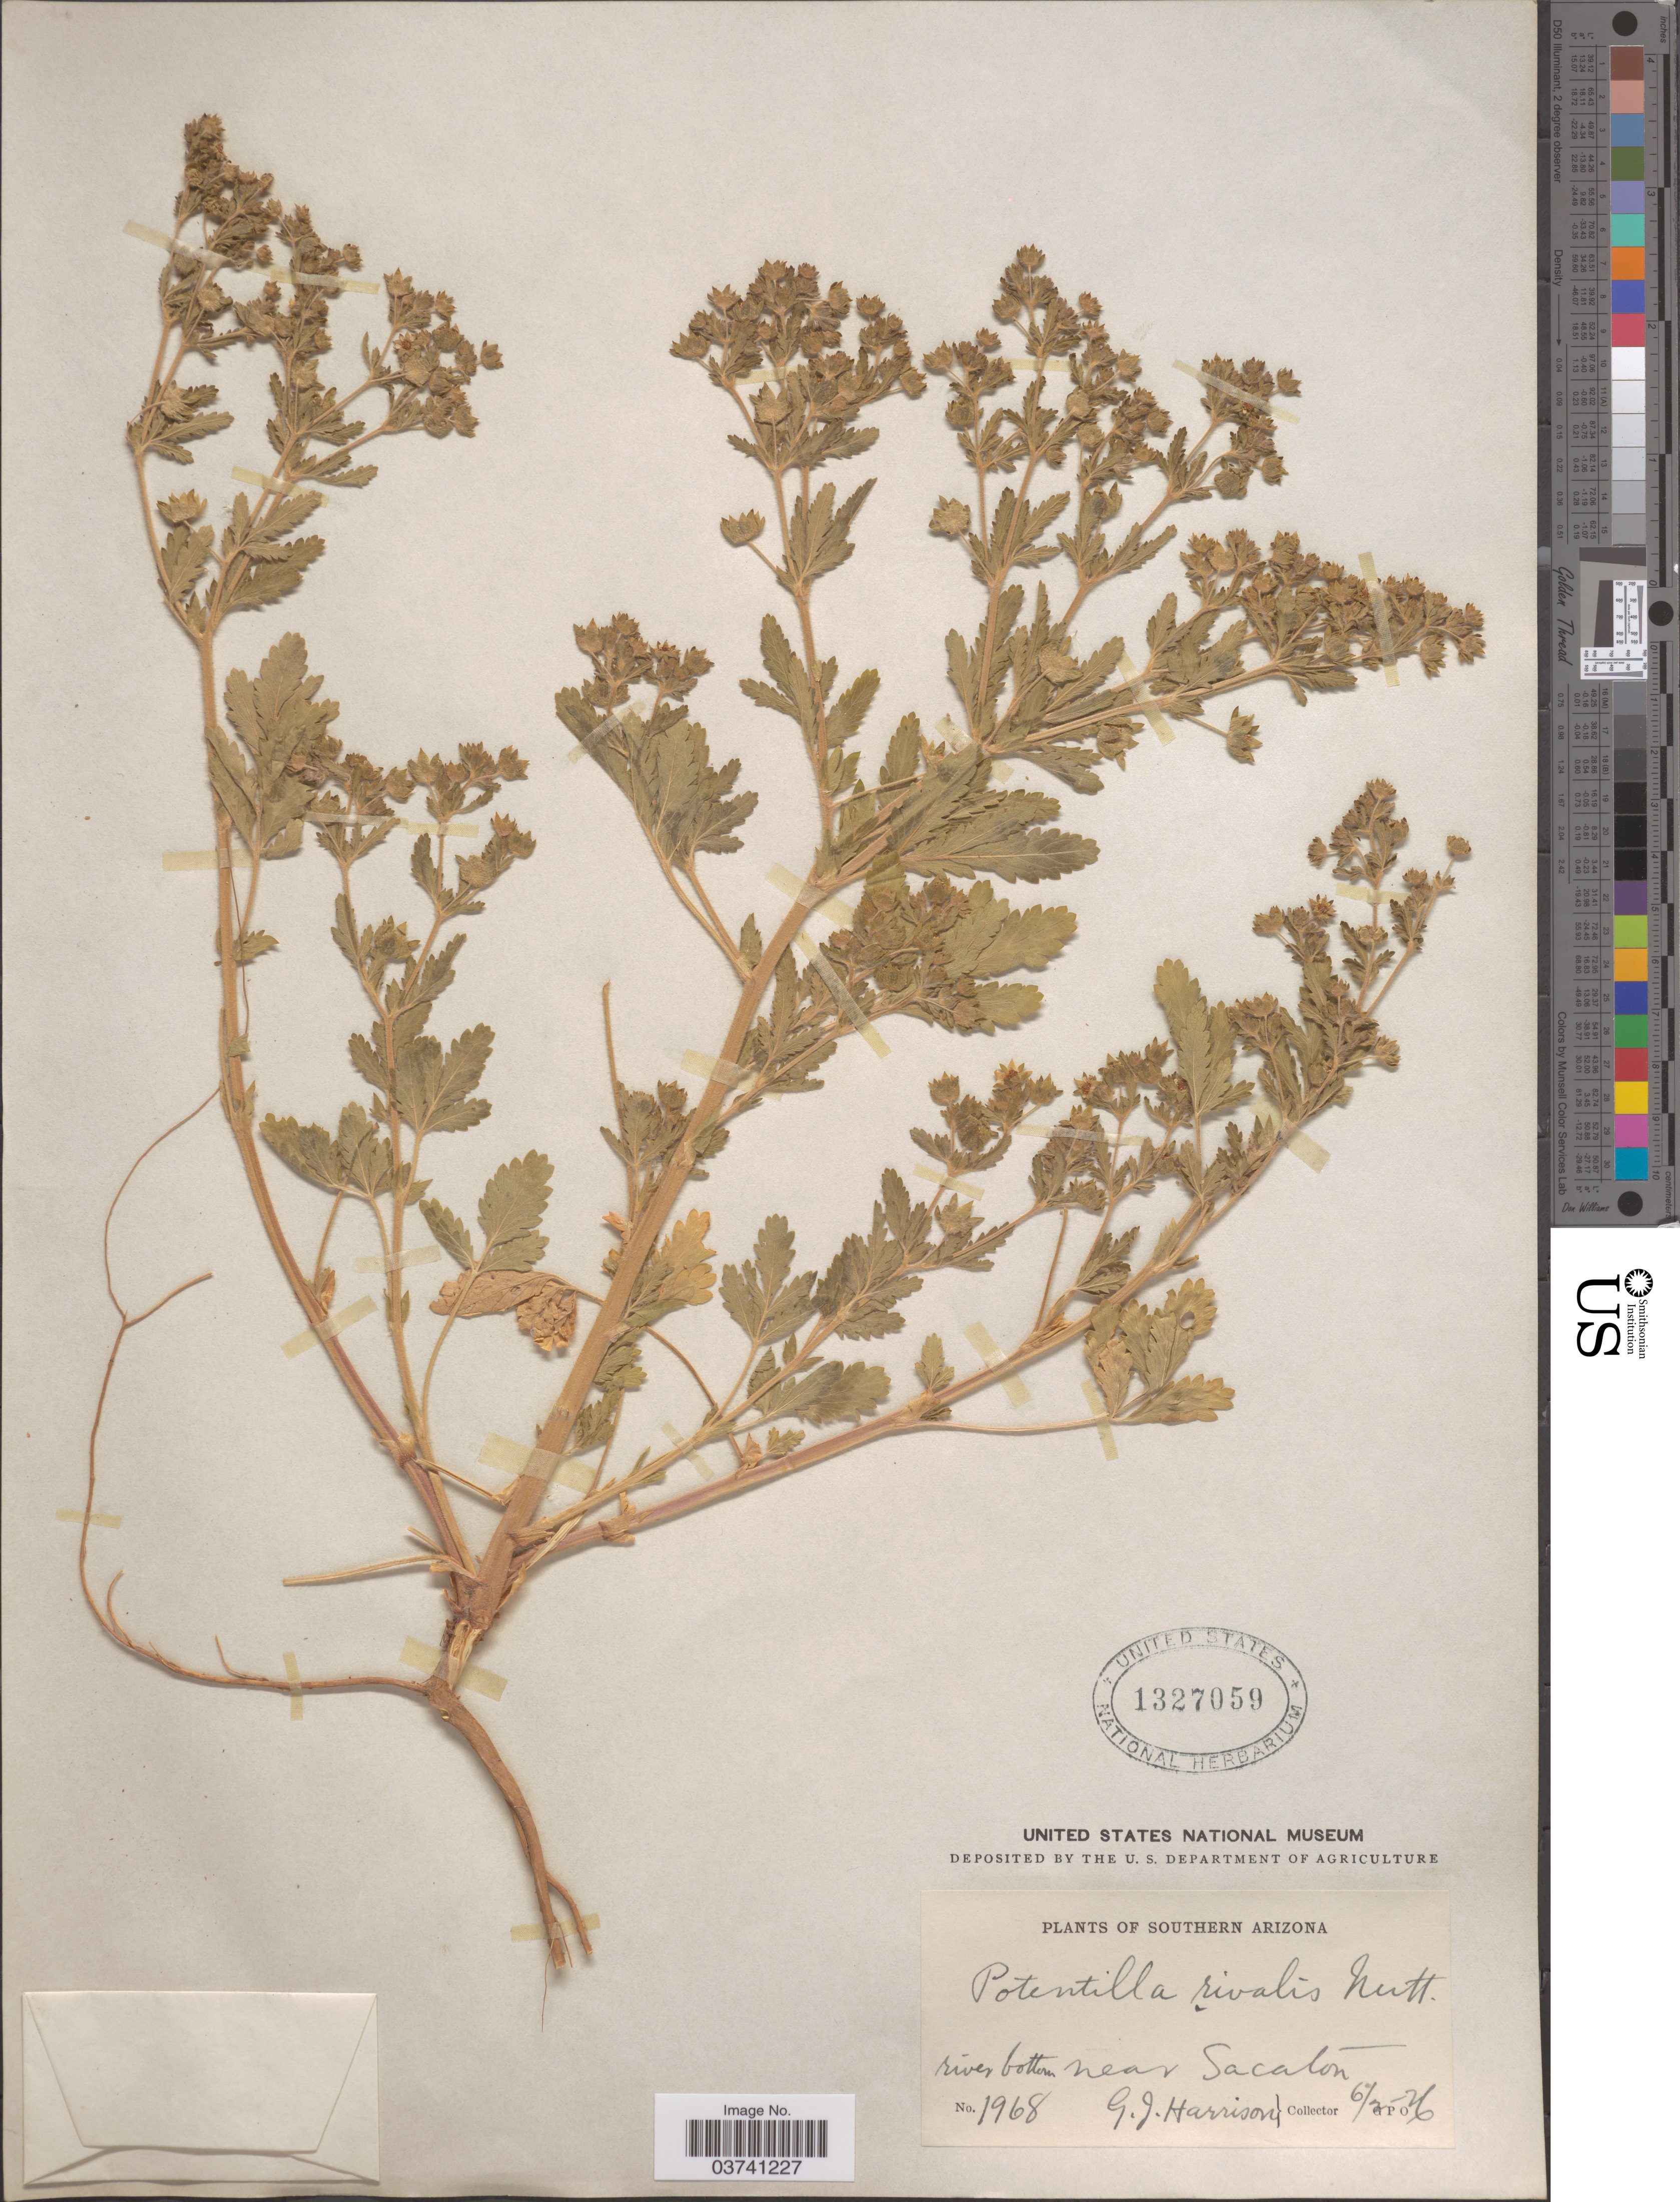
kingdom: Plantae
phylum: Tracheophyta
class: Magnoliopsida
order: Rosales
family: Rosaceae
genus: Potentilla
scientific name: Potentilla rivalis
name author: Nutt.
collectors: G. J. Harrison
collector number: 1968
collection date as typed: Transcribed d/m/y: 2/6/26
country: United States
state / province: Arizona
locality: Southern Arizona. River bottom near Sacaton.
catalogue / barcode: US 1327059